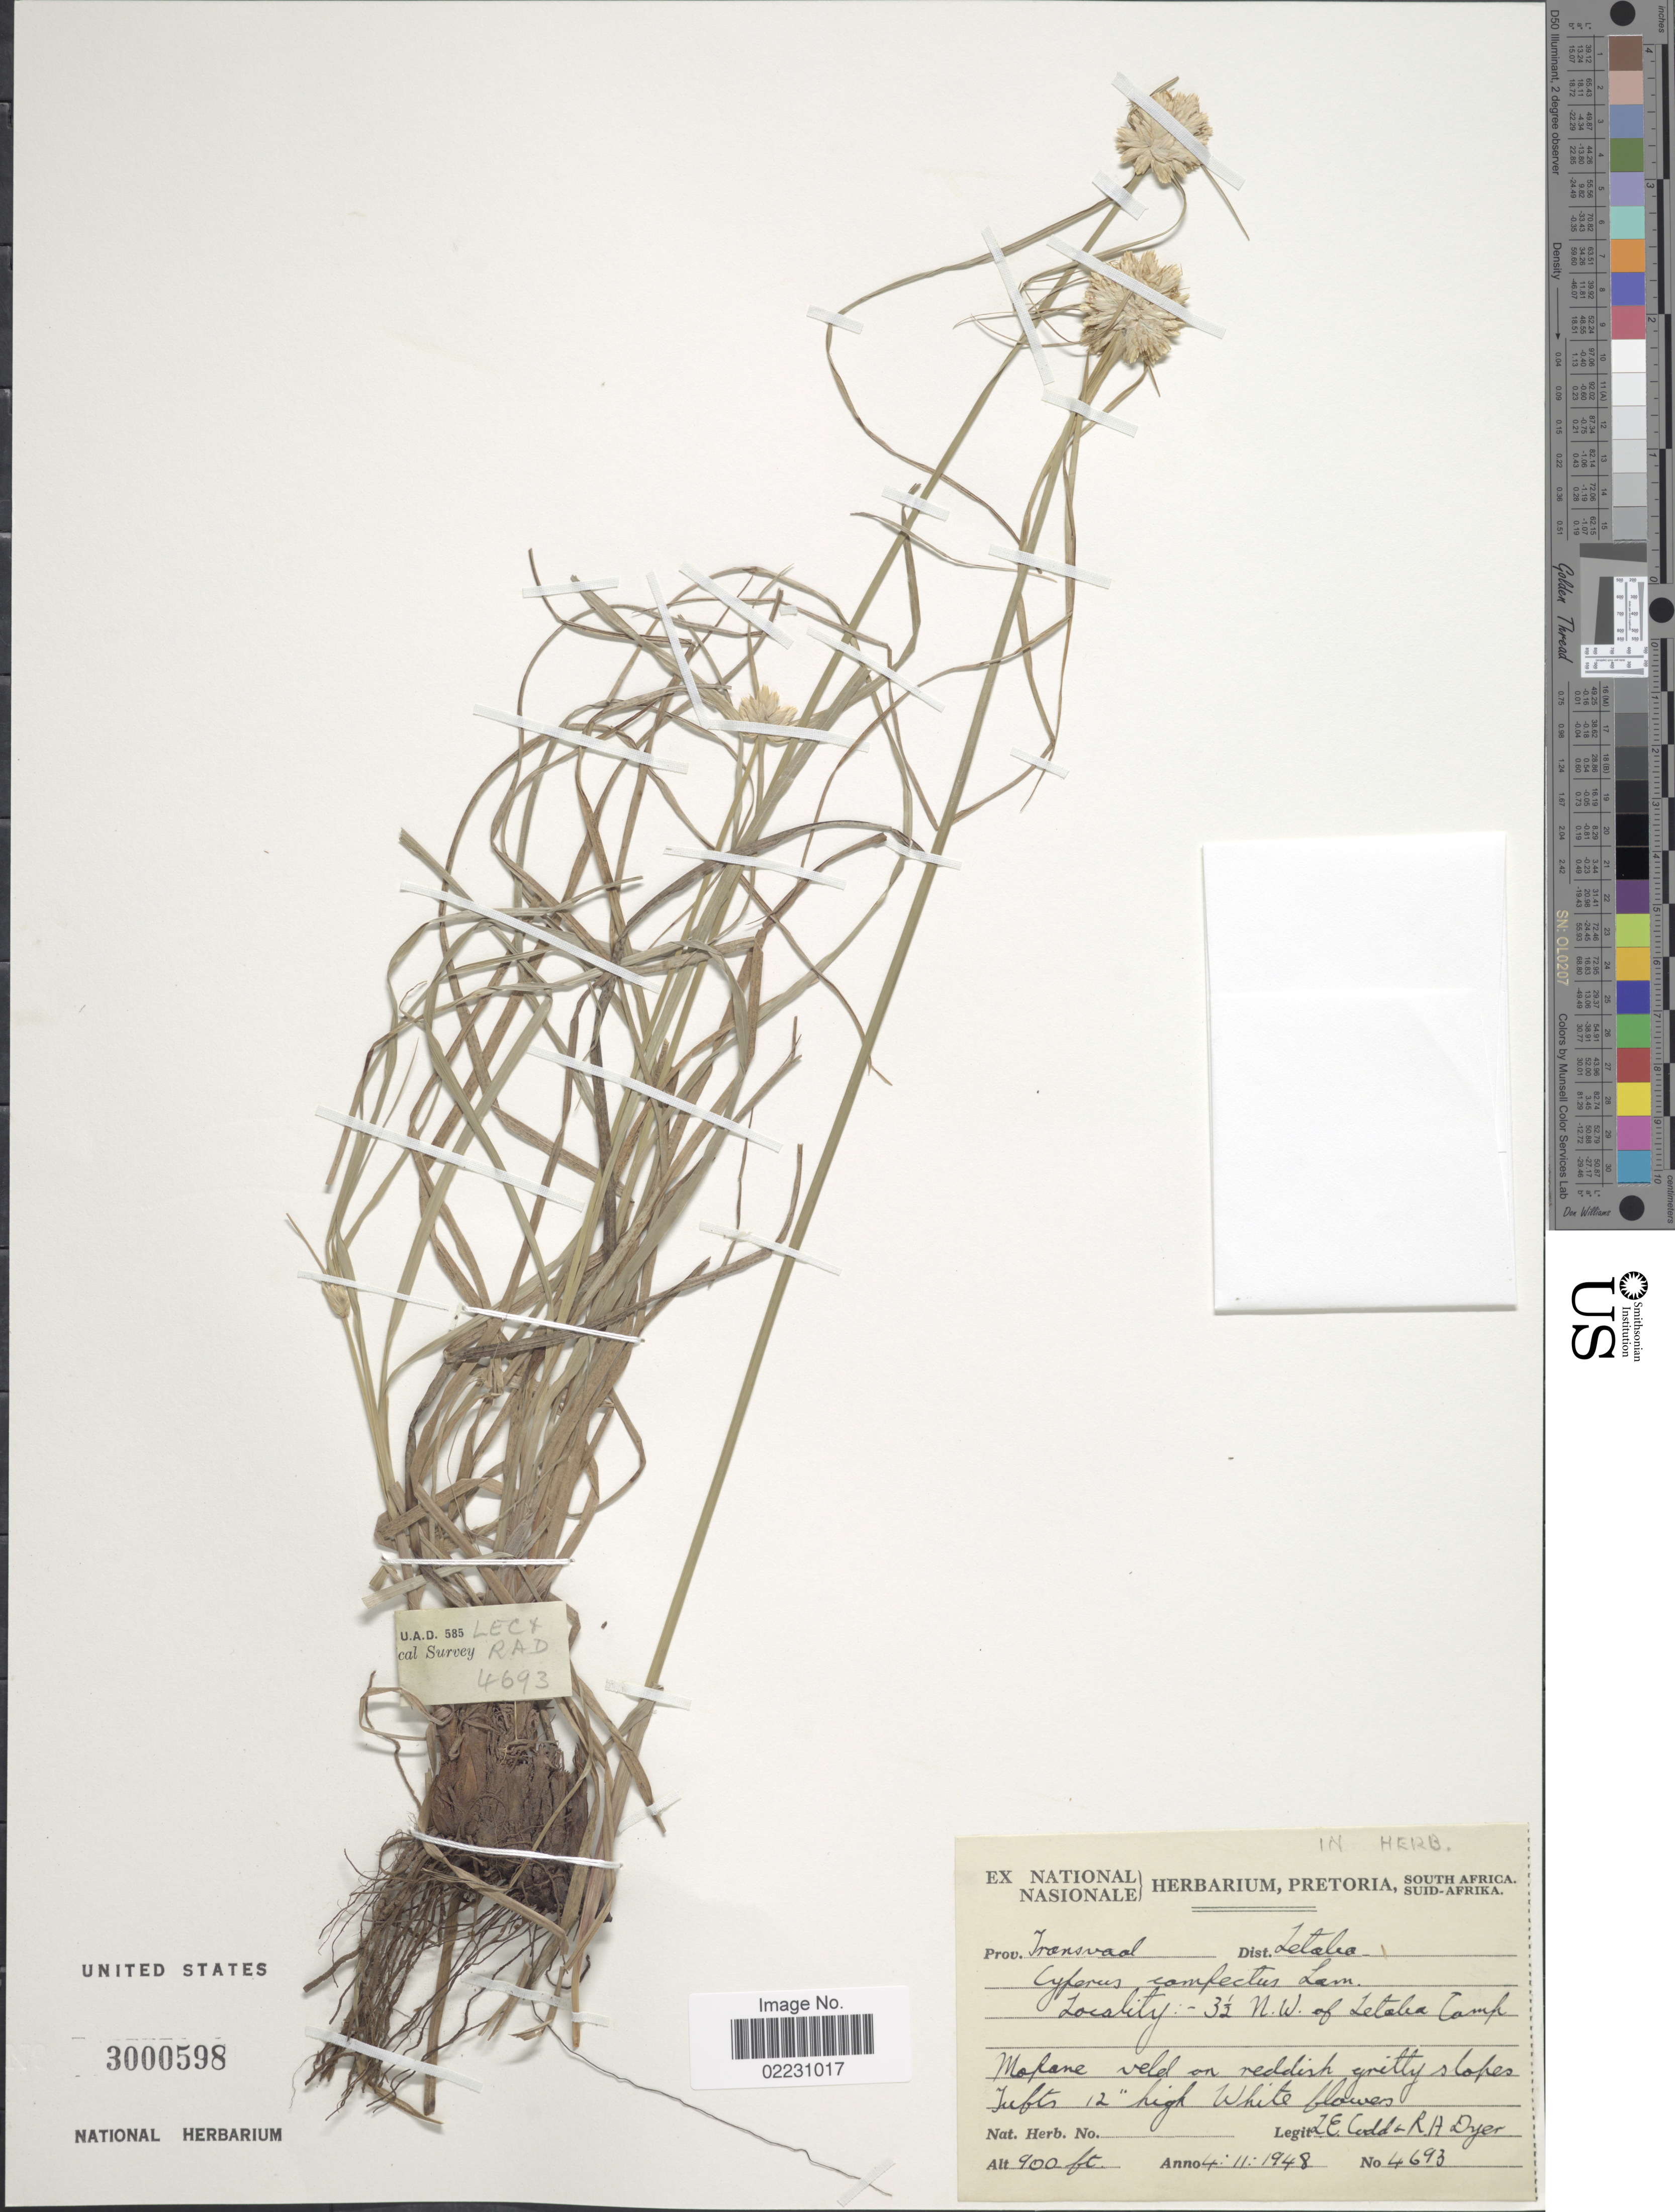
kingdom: Plantae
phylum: Tracheophyta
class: Liliopsida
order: Poales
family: Cyperaceae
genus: Cyperus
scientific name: Cyperus confertus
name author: Sw.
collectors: L. Codd & R. A. Dyer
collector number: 4693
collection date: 1948-11-04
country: South Africa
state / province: Limpopo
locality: Prov. Transvaal, Dist. Letaba, Mopane veld on reddish gritty slopes. 3 1/2 N.W. of Letaba Camp.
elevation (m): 274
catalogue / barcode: US 3000598